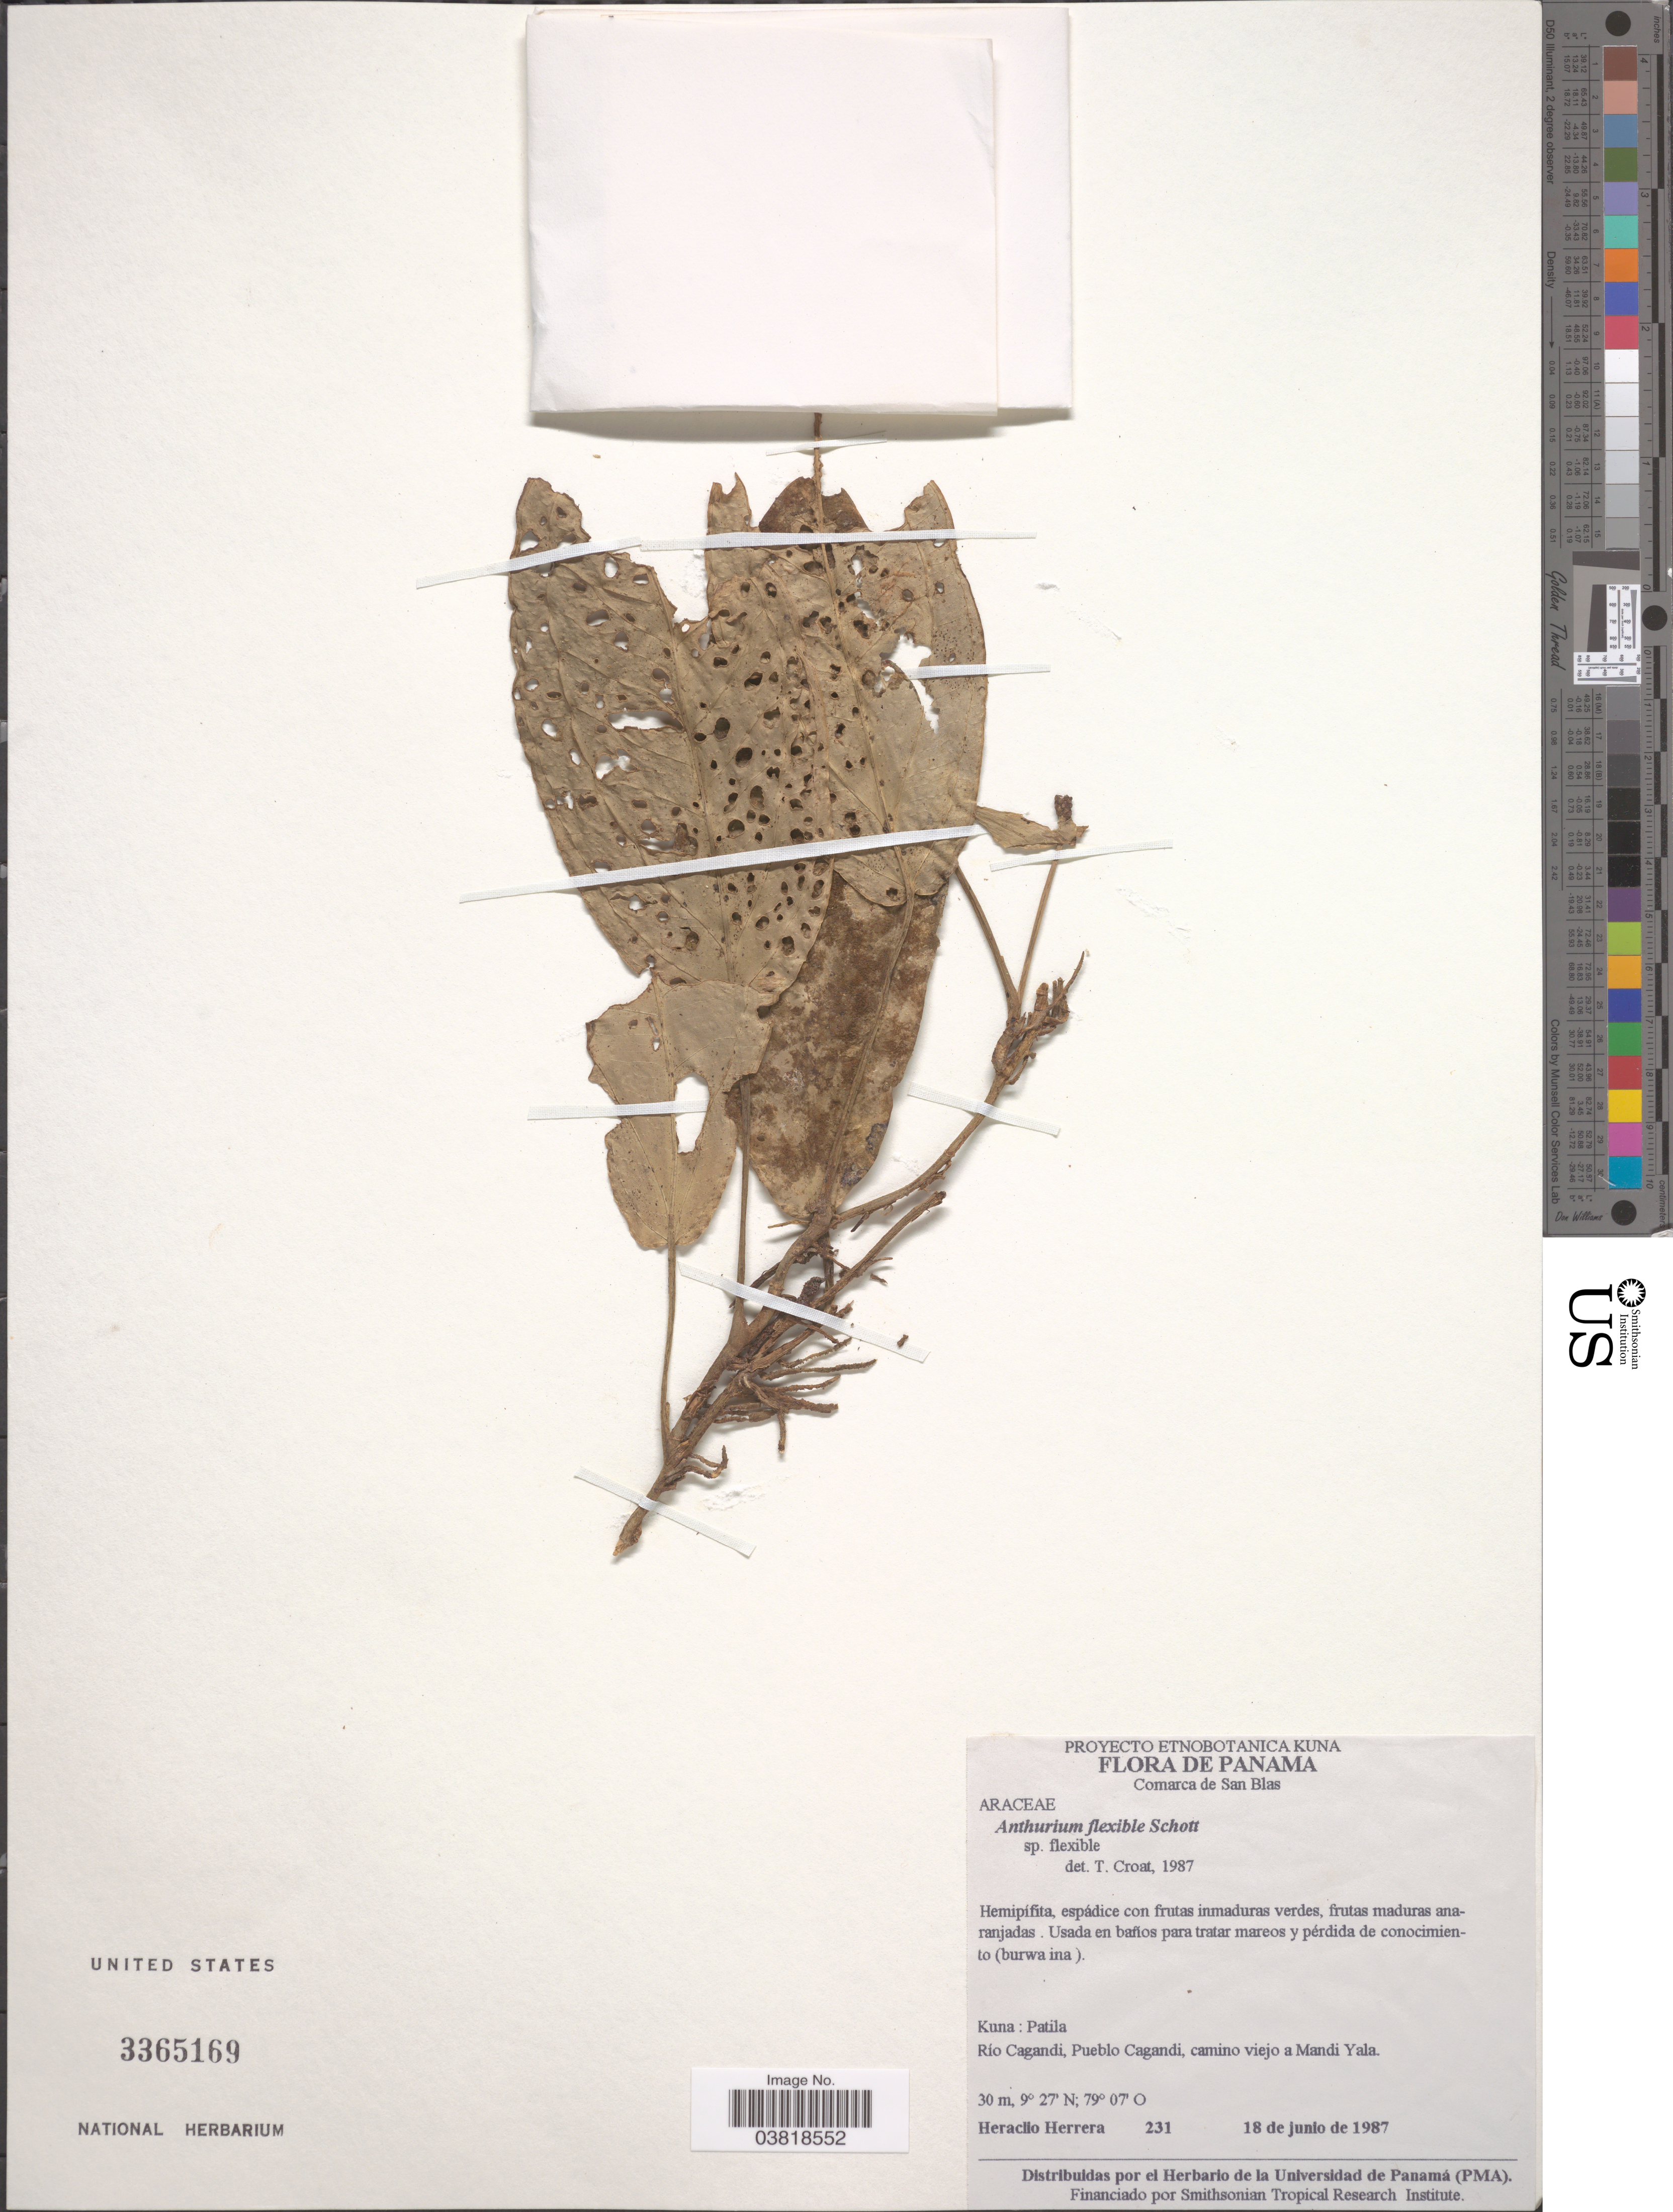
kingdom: Plantae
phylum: Tracheophyta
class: Liliopsida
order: Alismatales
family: Araceae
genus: Anthurium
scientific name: Anthurium flexile subsp. flexile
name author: Schott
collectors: H. Herrera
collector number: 231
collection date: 1987-06-18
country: Panama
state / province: Kuna Yala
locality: Comarca de San Blas. Kuna: Patila. Río Cagandi, Pueblo Cagandi, camino viejo a Mandi Yala.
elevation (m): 30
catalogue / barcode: US 3365169